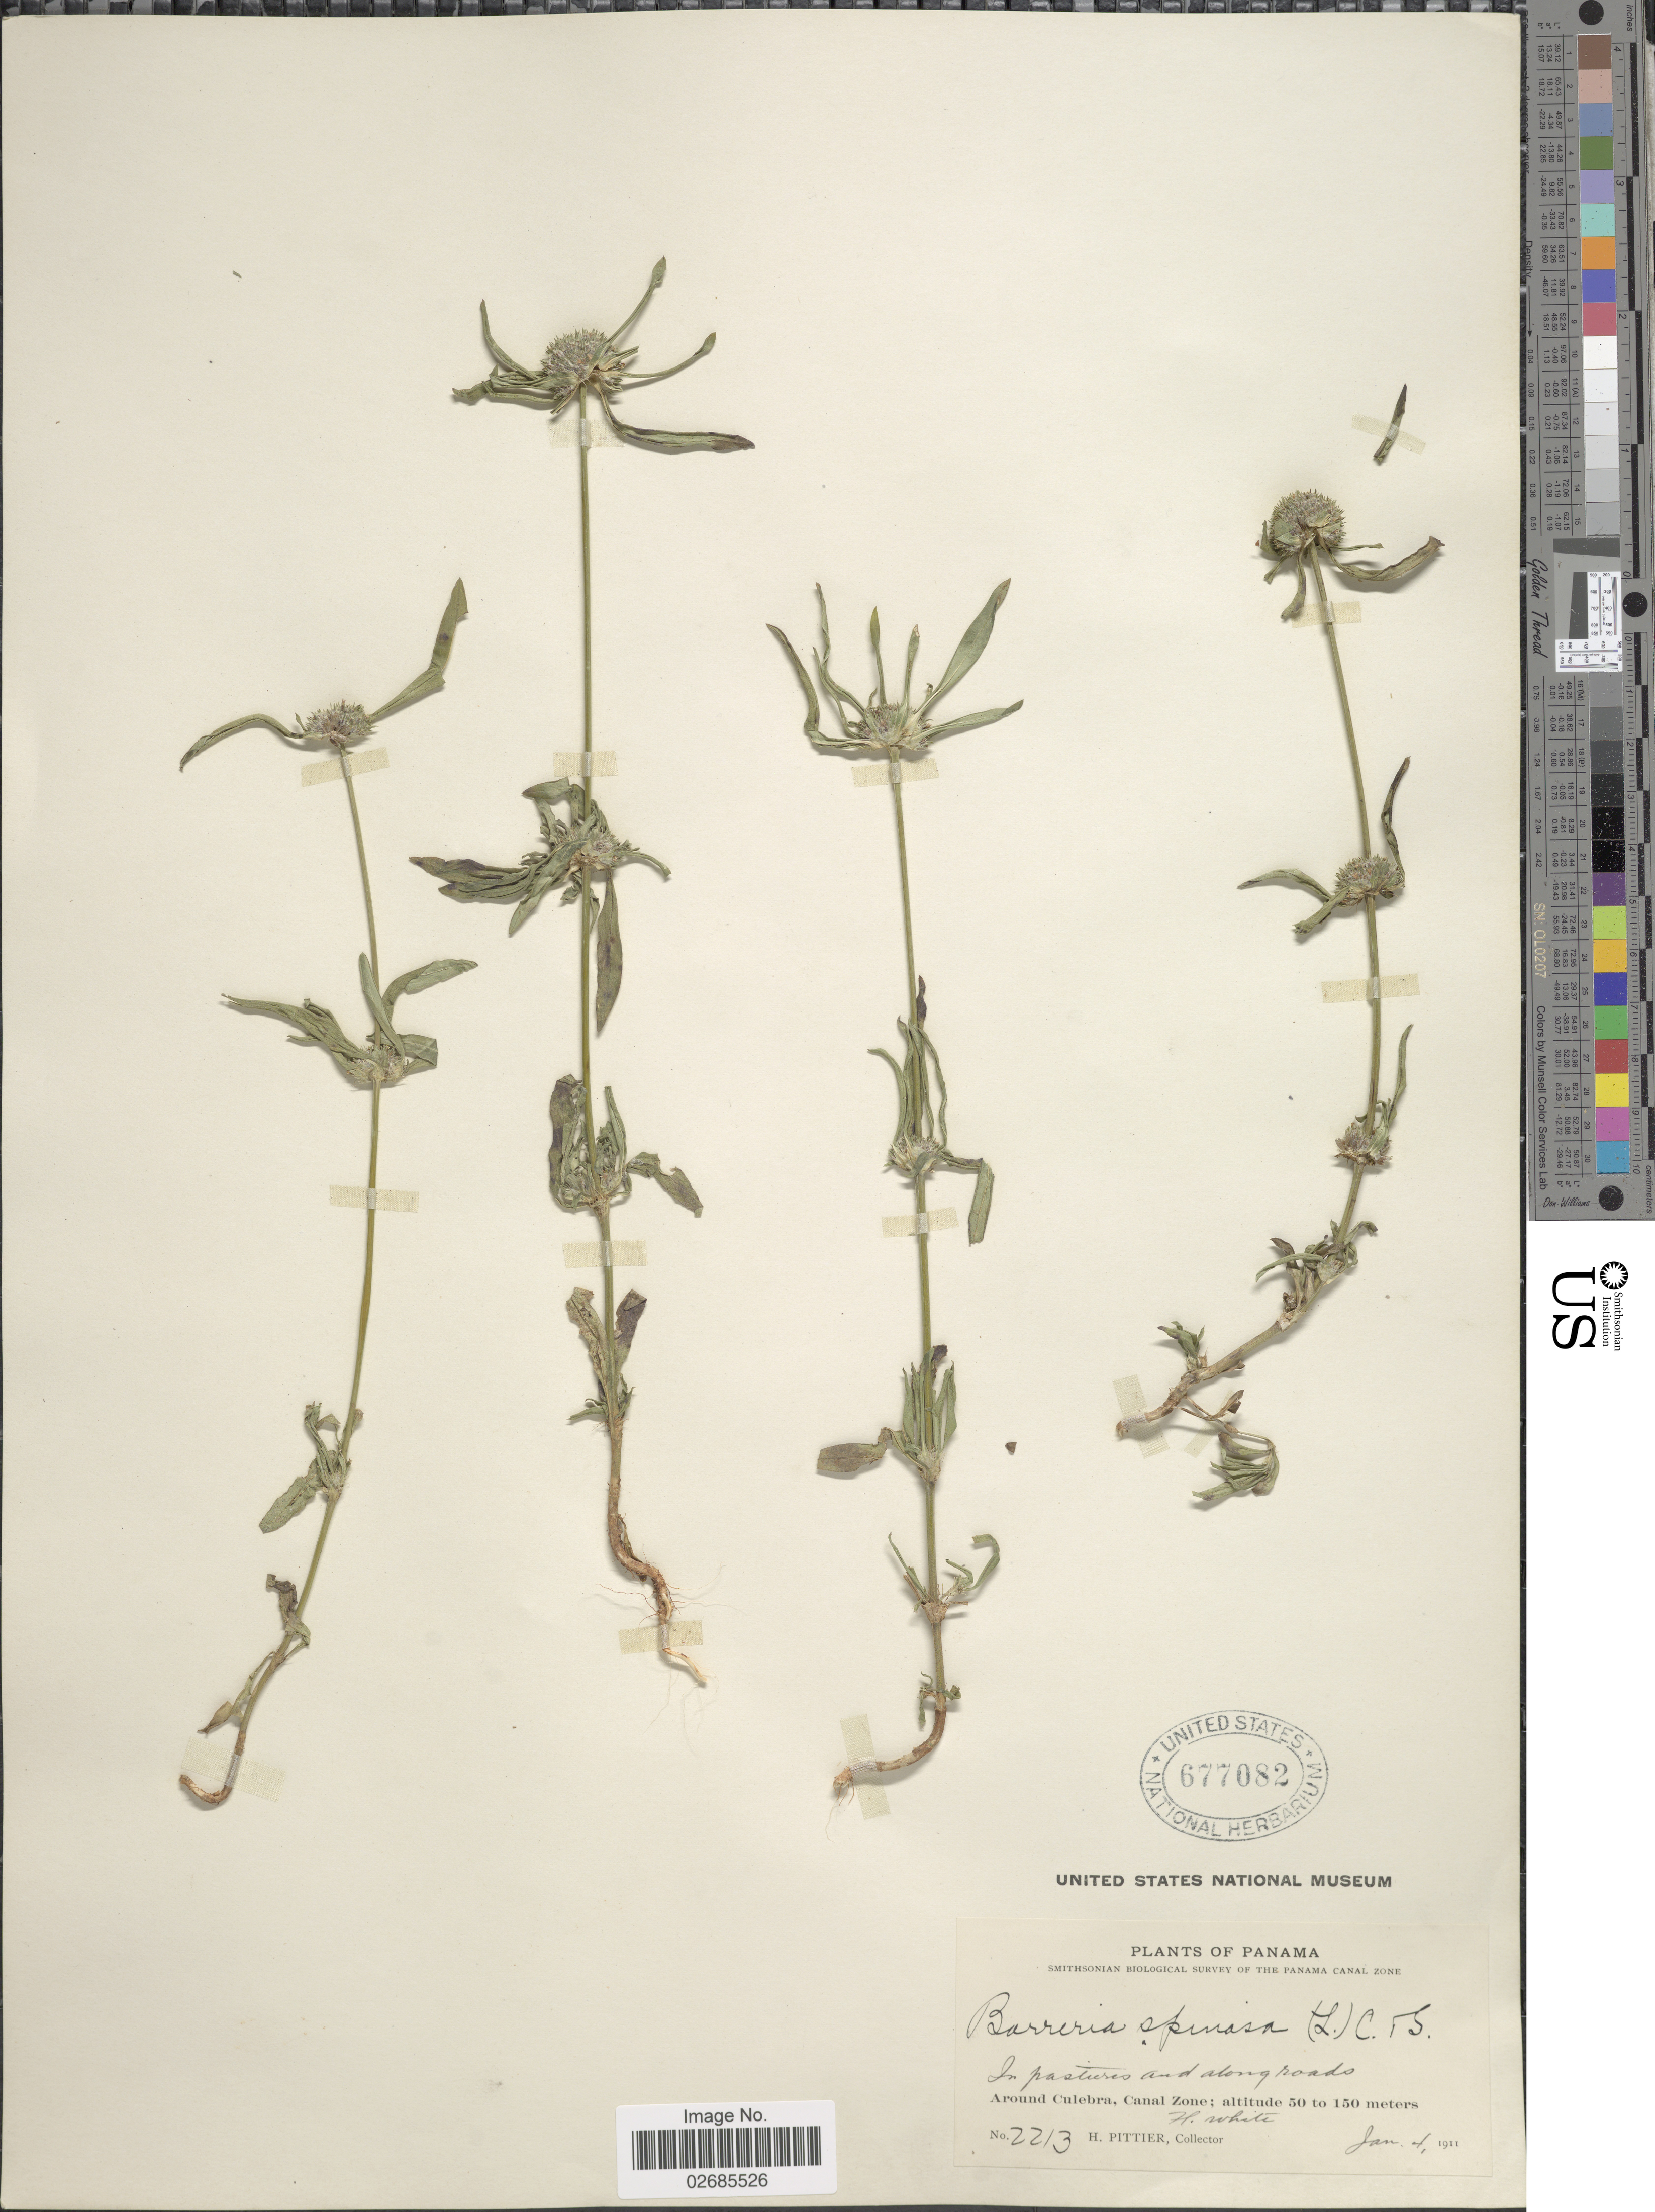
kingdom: Plantae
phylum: Tracheophyta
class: Magnoliopsida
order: Gentianales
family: Rubiaceae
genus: Borreria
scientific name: Borreria densiflora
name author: DC.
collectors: H. F. Pittier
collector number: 2213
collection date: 1911-01-04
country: Panama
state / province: Colón / Panamá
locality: In pastures and along roads, Around Culebra, Canal Zone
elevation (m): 50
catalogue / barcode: US 677082